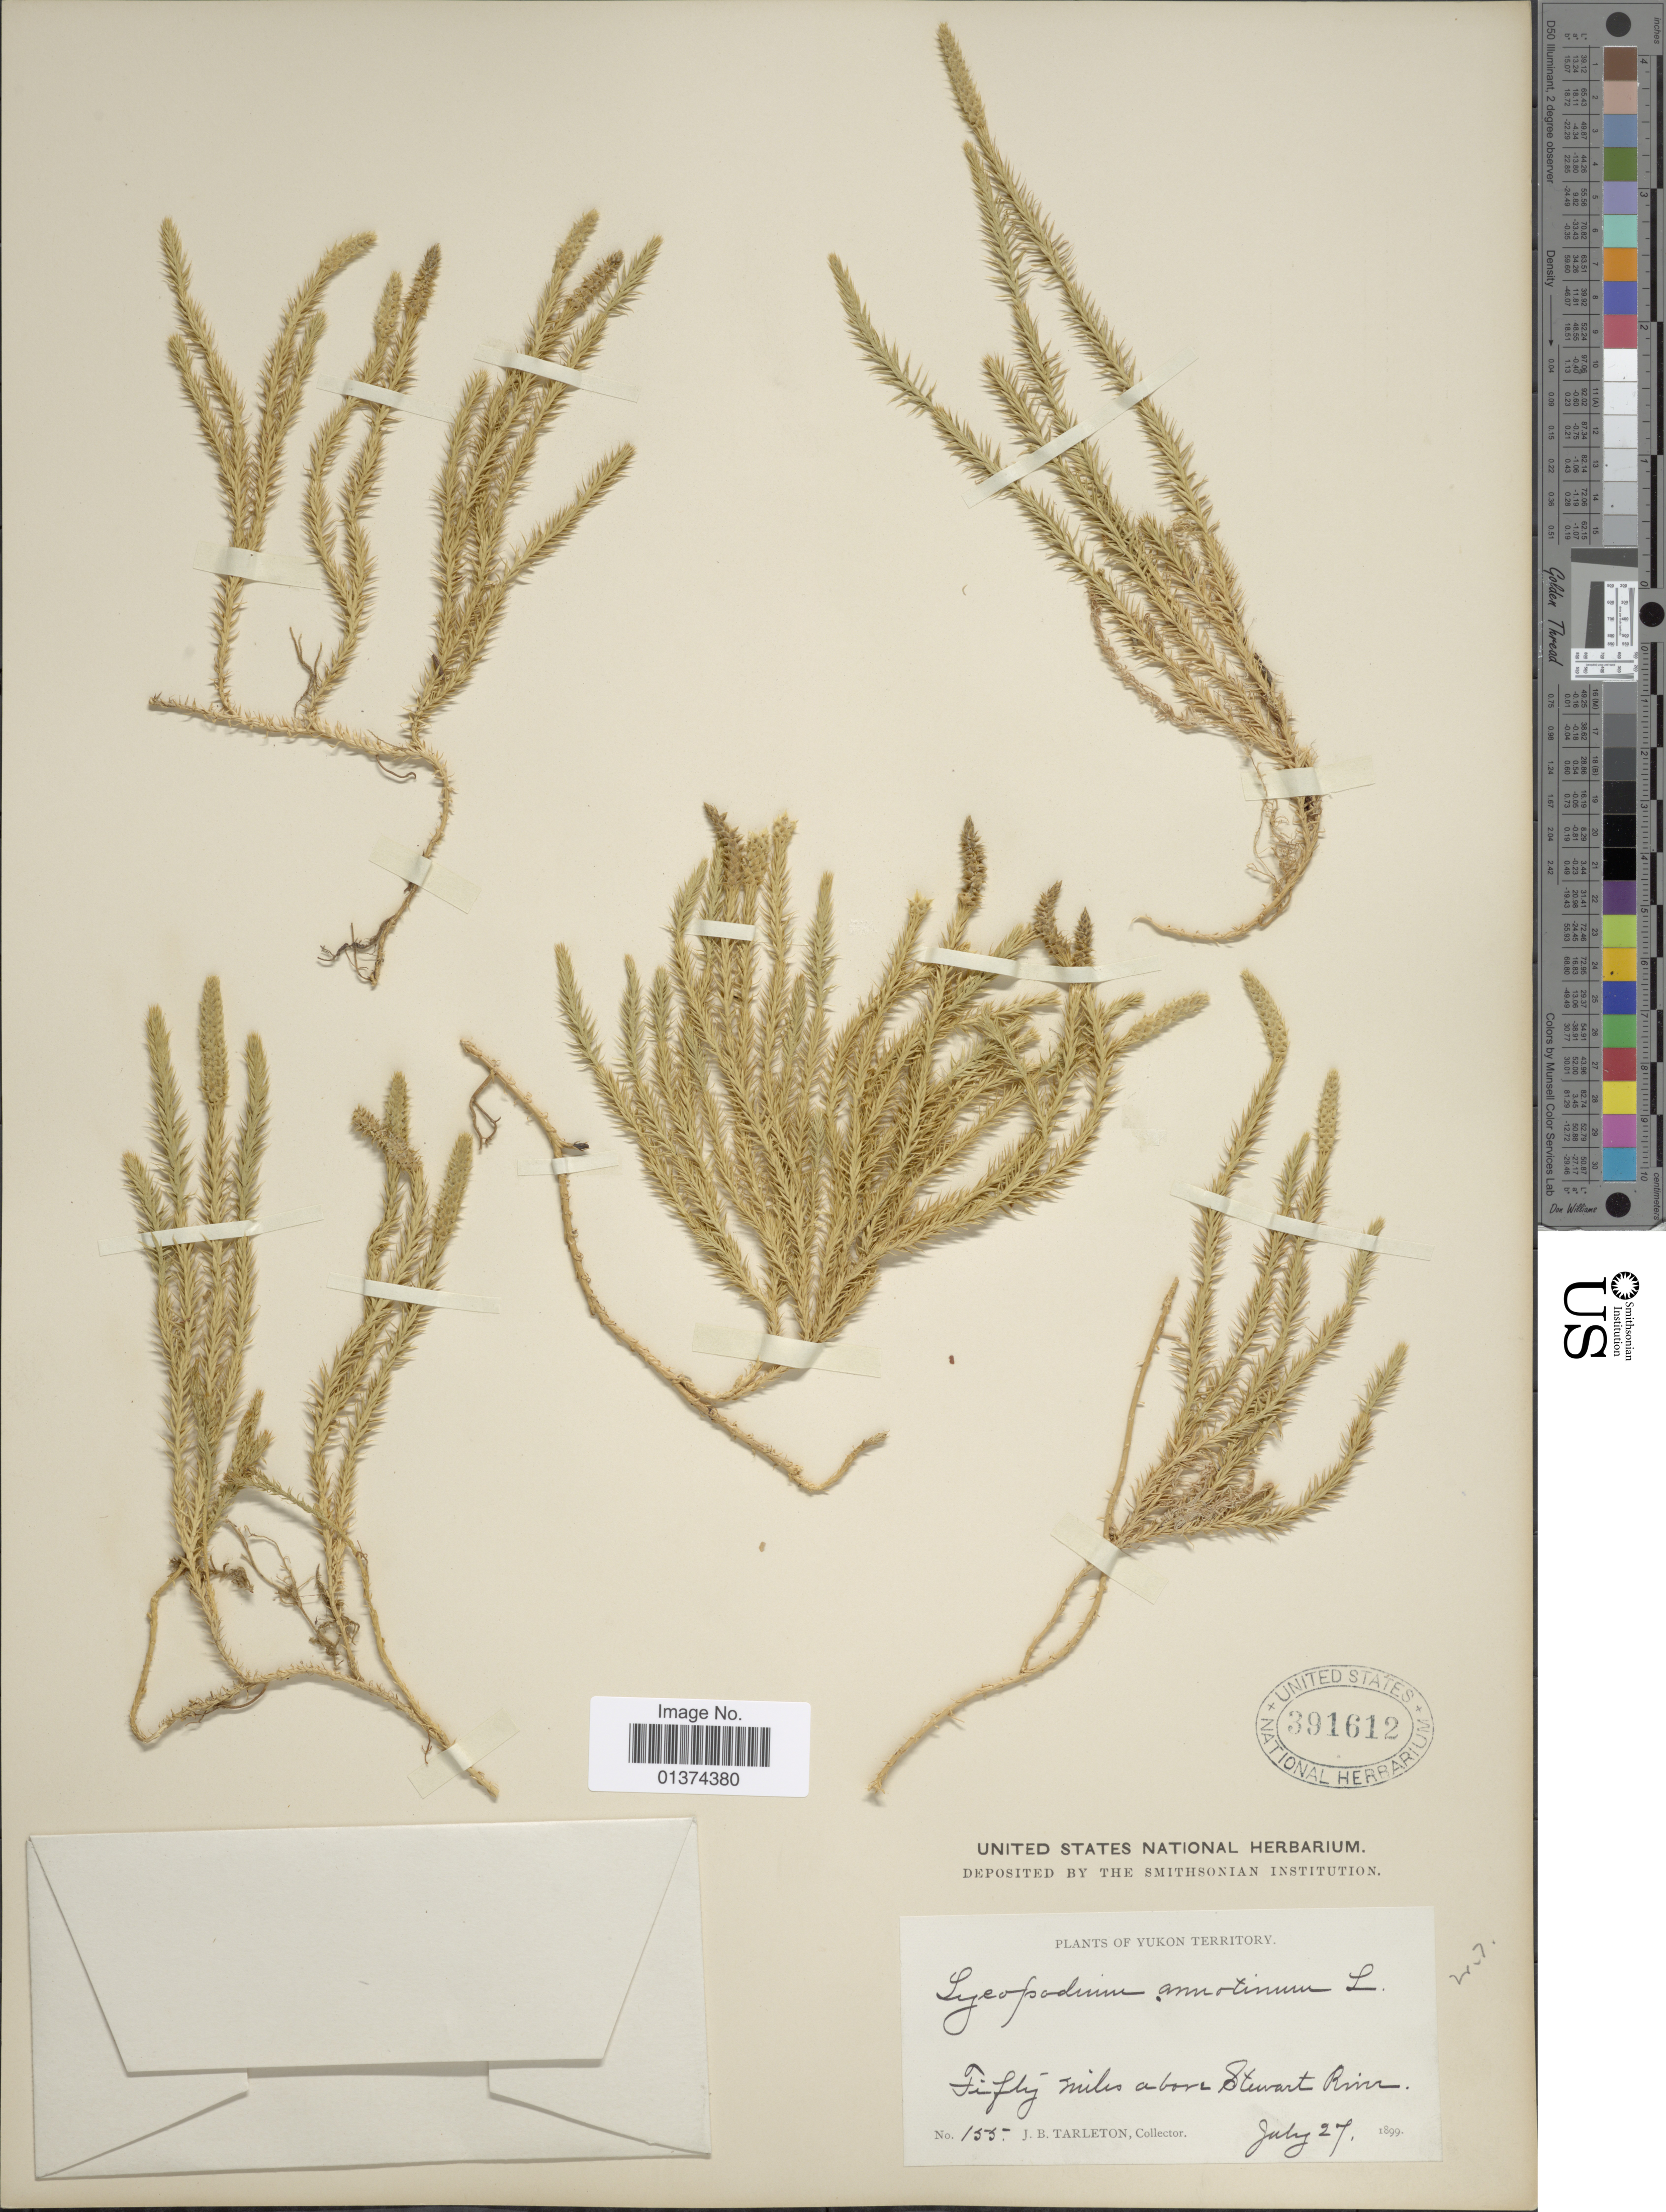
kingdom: Plantae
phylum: Tracheophyta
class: Lycopodiopsida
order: Lycopodiales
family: Lycopodiaceae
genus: Spinulum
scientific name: Spinulum annotinum subsp. annotinum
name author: (L.) A. Haines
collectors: J. Tarleton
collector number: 155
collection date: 1899-07-27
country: Canada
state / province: Yukon Territory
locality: Fifty miles above Stewart River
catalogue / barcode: US 391612